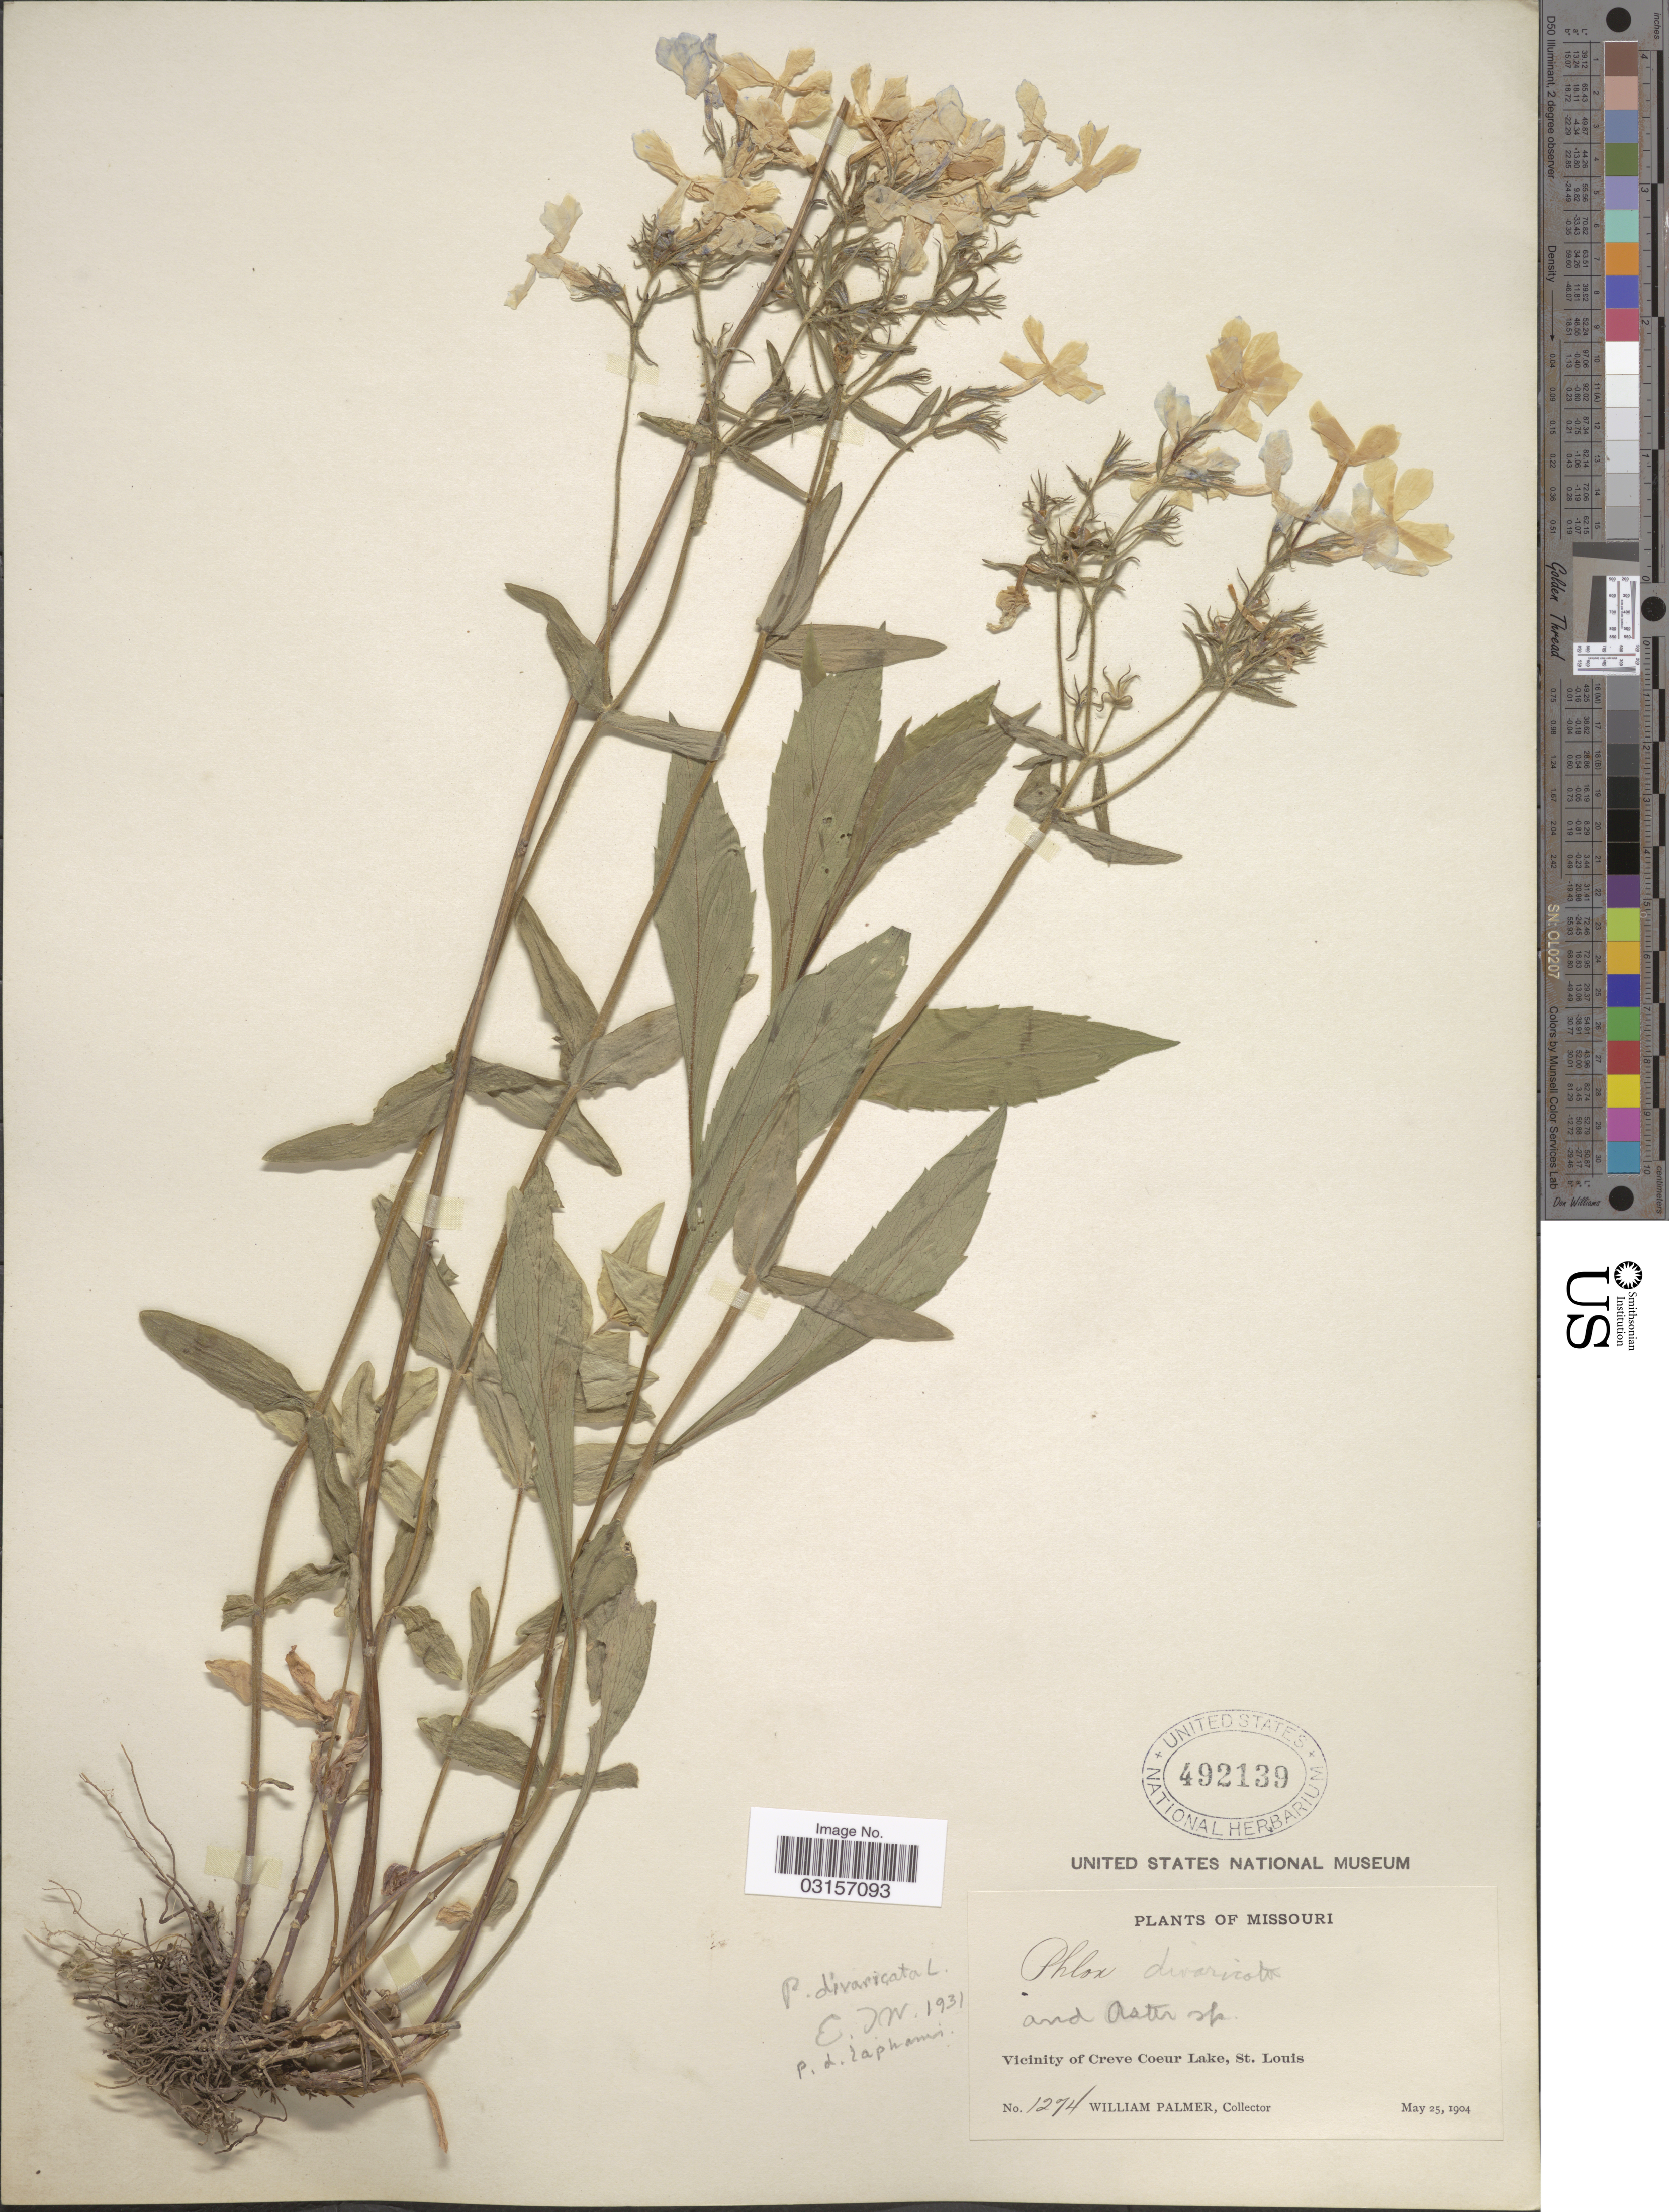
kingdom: Plantae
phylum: Tracheophyta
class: Magnoliopsida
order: Ericales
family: Polemoniaceae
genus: Phlox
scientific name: Phlox divaricata subsp. laphamii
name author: (Alph. Wood) Wherry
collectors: W. Palmer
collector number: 1274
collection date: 1904-05-25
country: United States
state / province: Missouri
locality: Vicinity of Creve Coeur Lake, St. Louis.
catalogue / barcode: US 492139